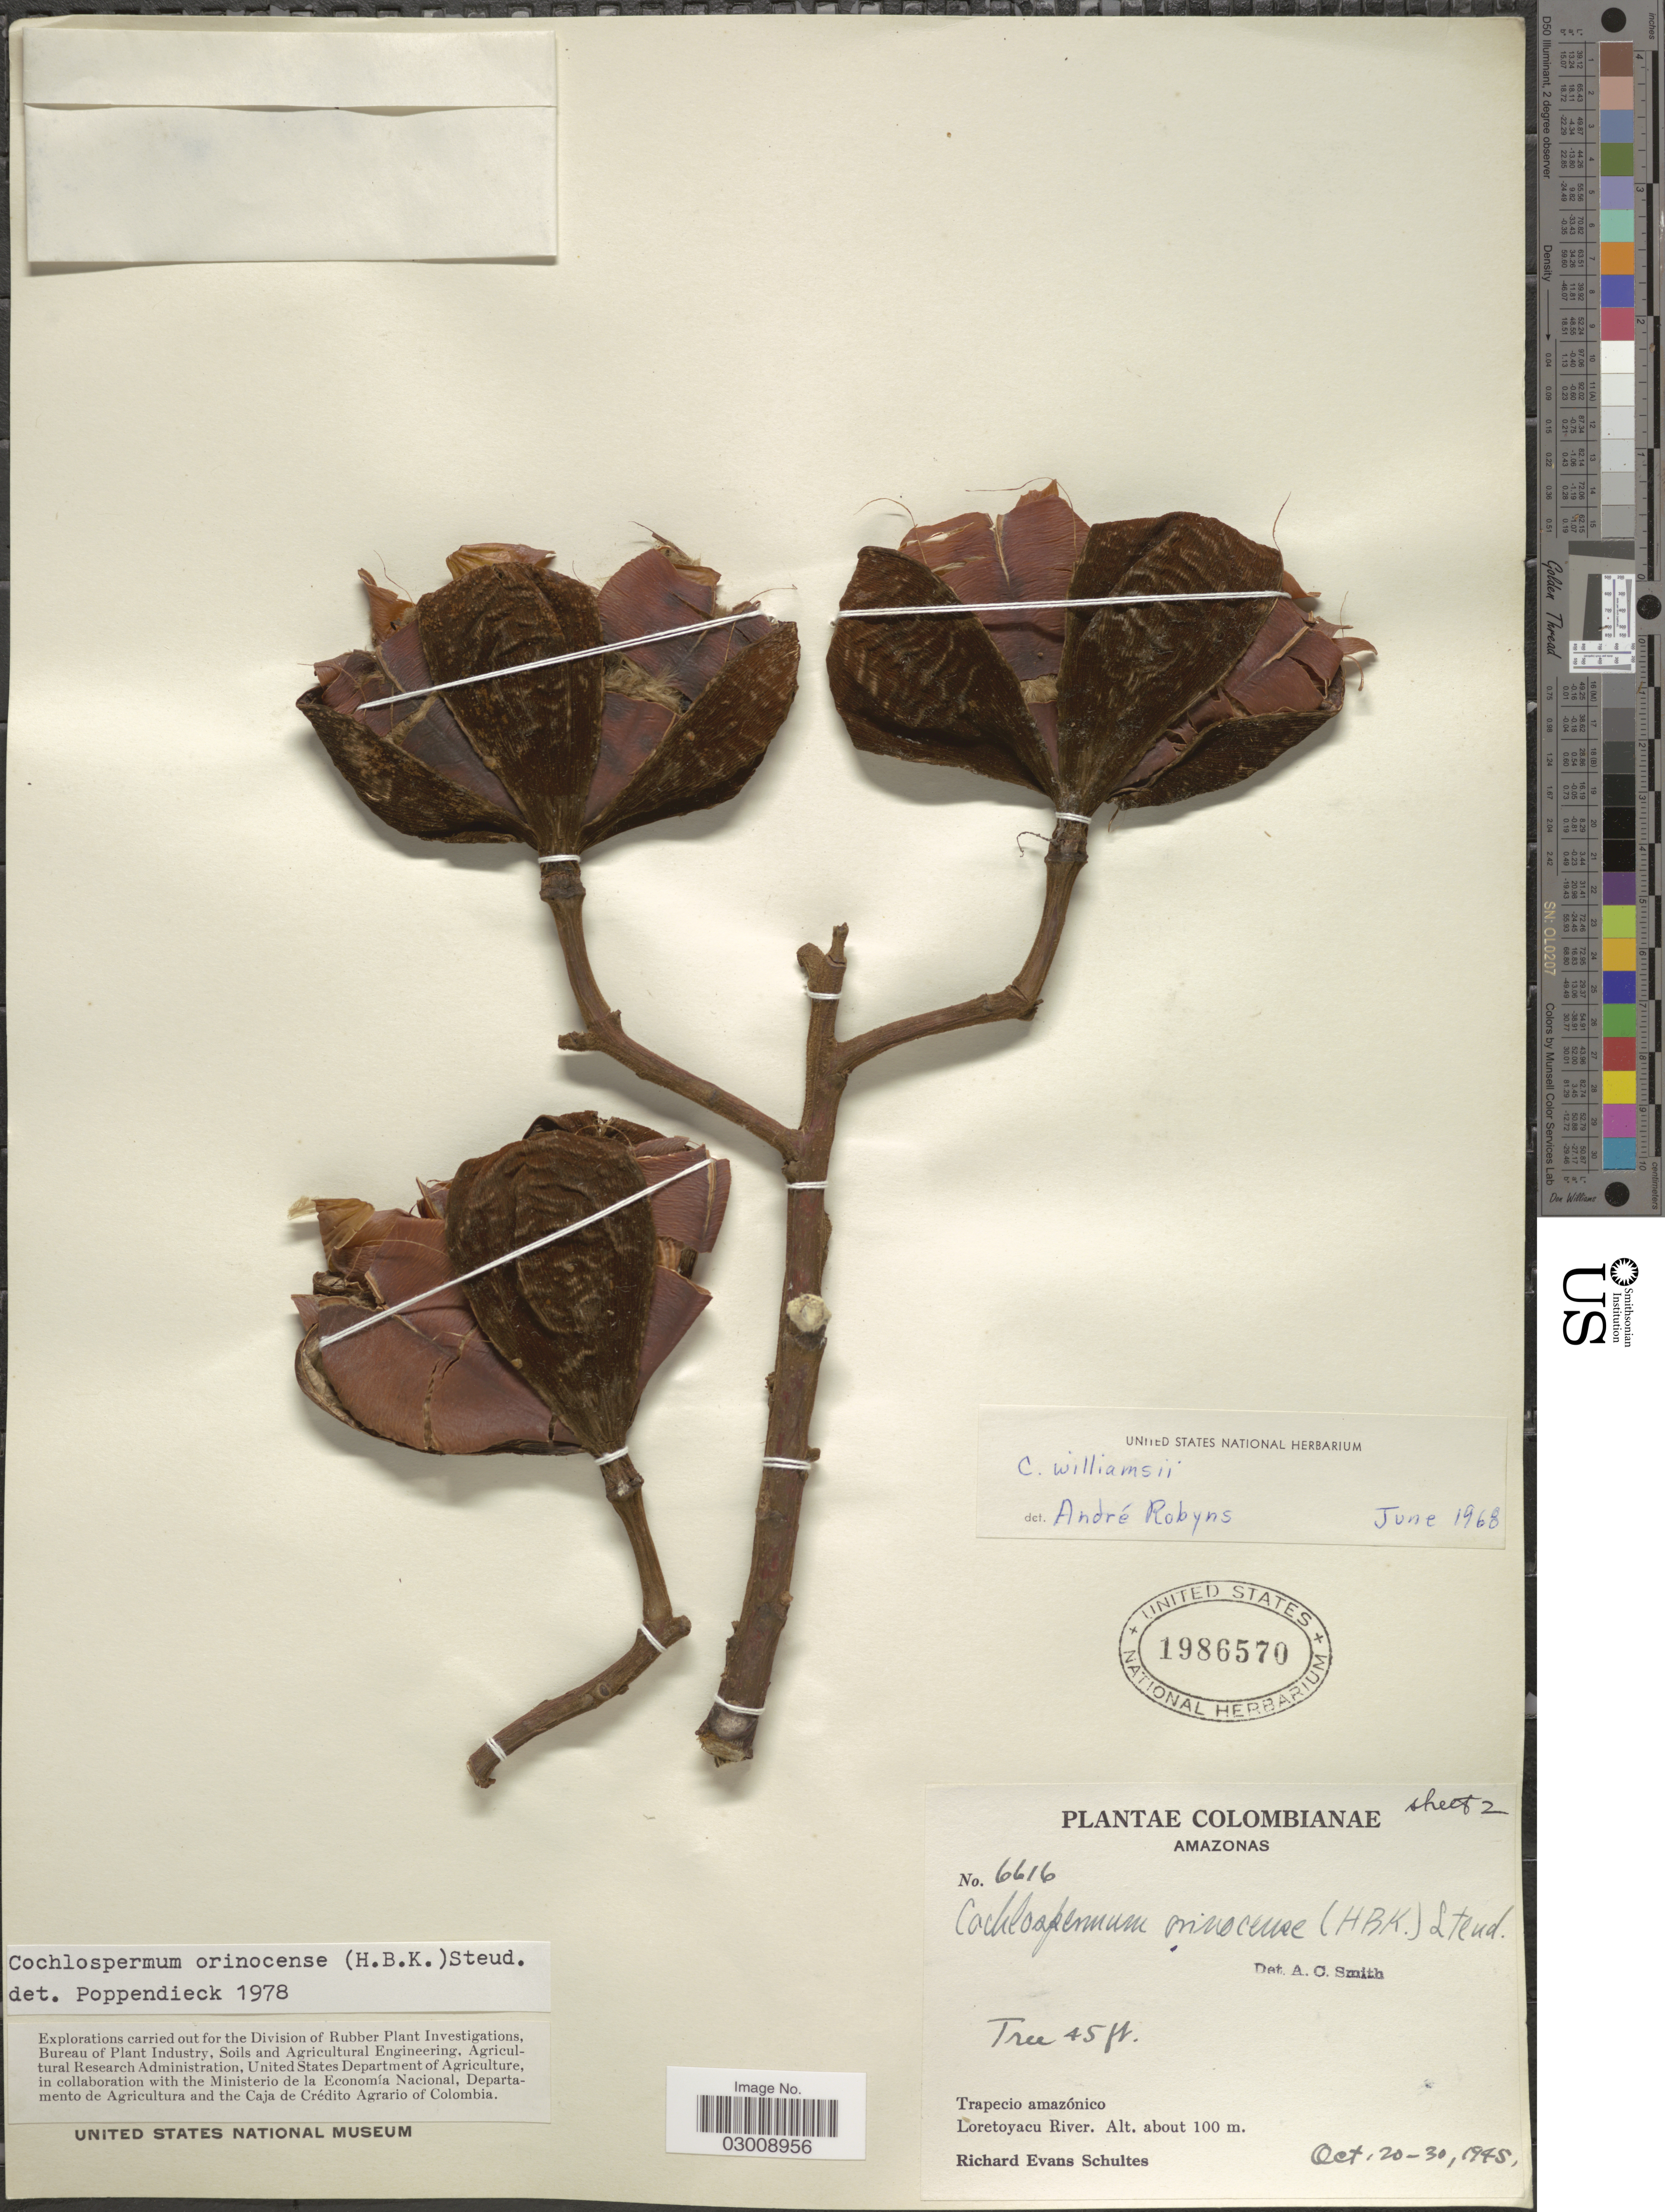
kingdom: Plantae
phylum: Tracheophyta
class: Magnoliopsida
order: Malvales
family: Cochlospermaceae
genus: Cochlospermum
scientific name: Cochlospermum orinocense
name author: (Kunth) Steud.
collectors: R. E. Schultes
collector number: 6616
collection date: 1945-10-20/1945-10-30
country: Colombia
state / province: Amazônas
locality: Trapecio amazónico. Loretoyacu River.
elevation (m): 100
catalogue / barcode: US 1986570